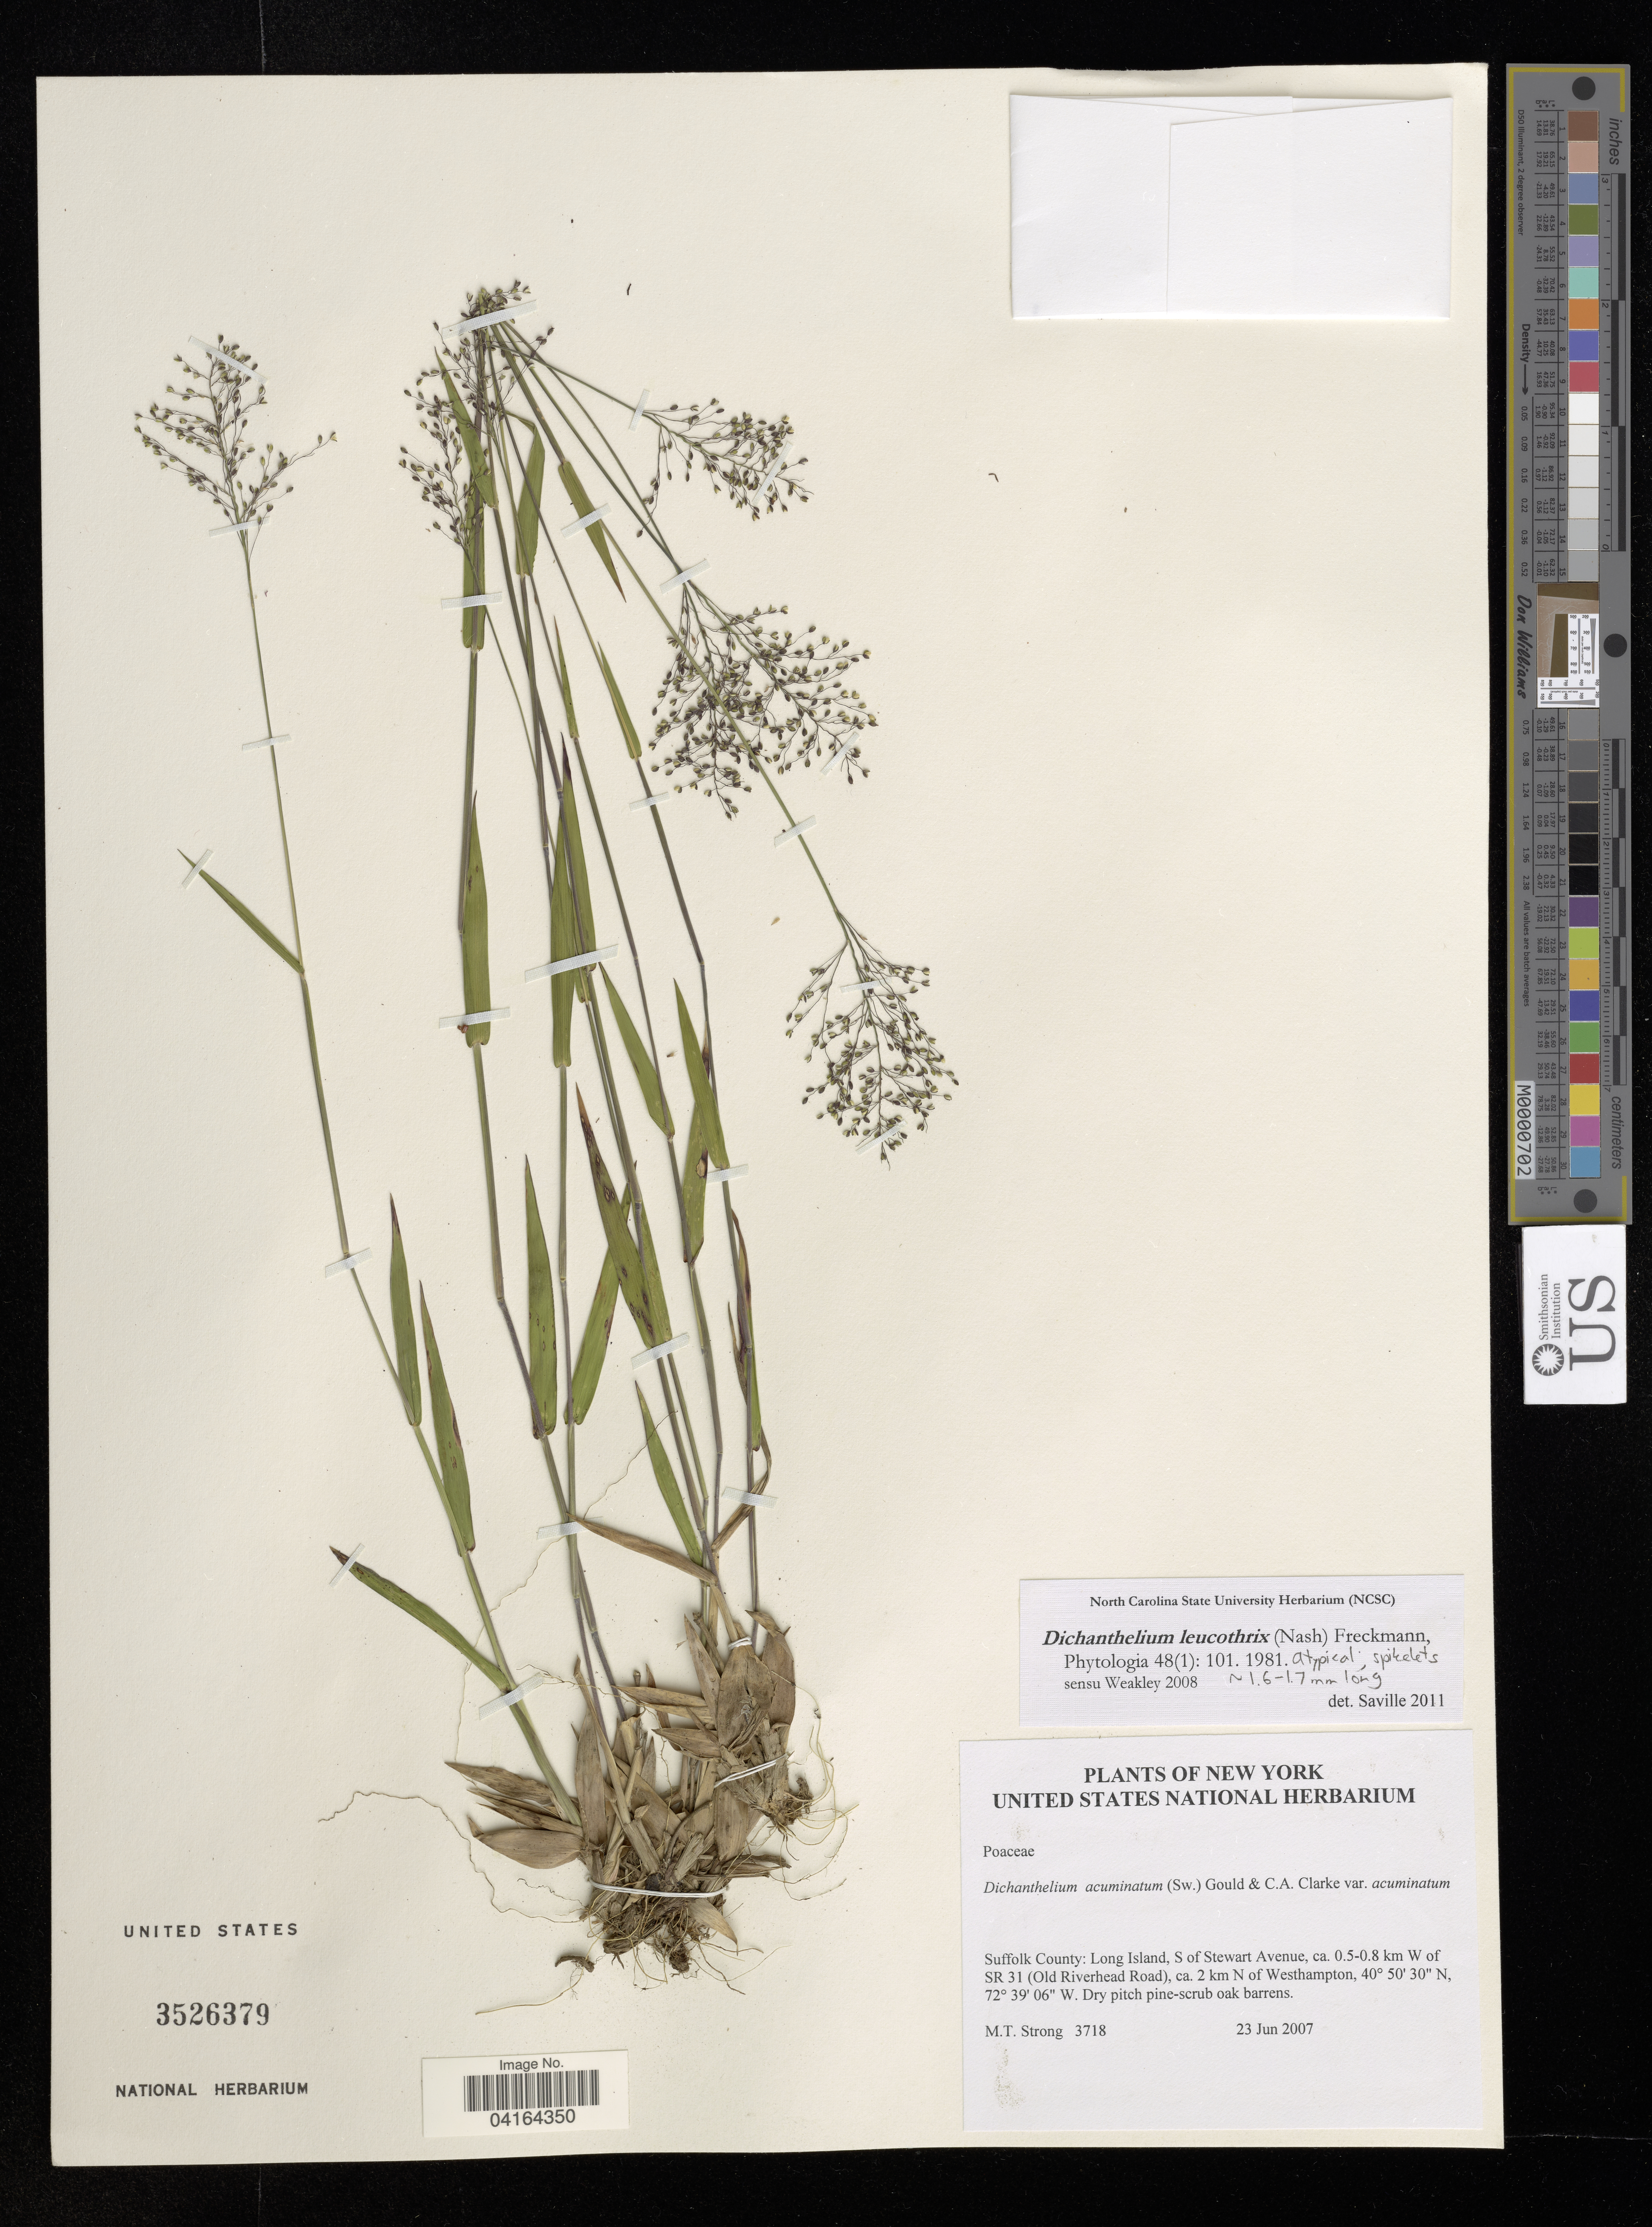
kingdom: Plantae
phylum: Tracheophyta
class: Liliopsida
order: Poales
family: Poaceae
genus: Dichanthelium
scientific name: Dichanthelium leucothrix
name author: (Nash) Freckmann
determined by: Saville, A. C., (NCSC), North Carolina State University (UNITED STATES)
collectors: M. T. Strong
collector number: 3718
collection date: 2007-06-23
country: United States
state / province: New York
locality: Suffolk County: Long Island, S of Stewart Avenue, ca. 0.5-0.8km W of SR 31 (Old Riverhead Road), ca. 2 km N of Westhampton.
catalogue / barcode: US 3526379